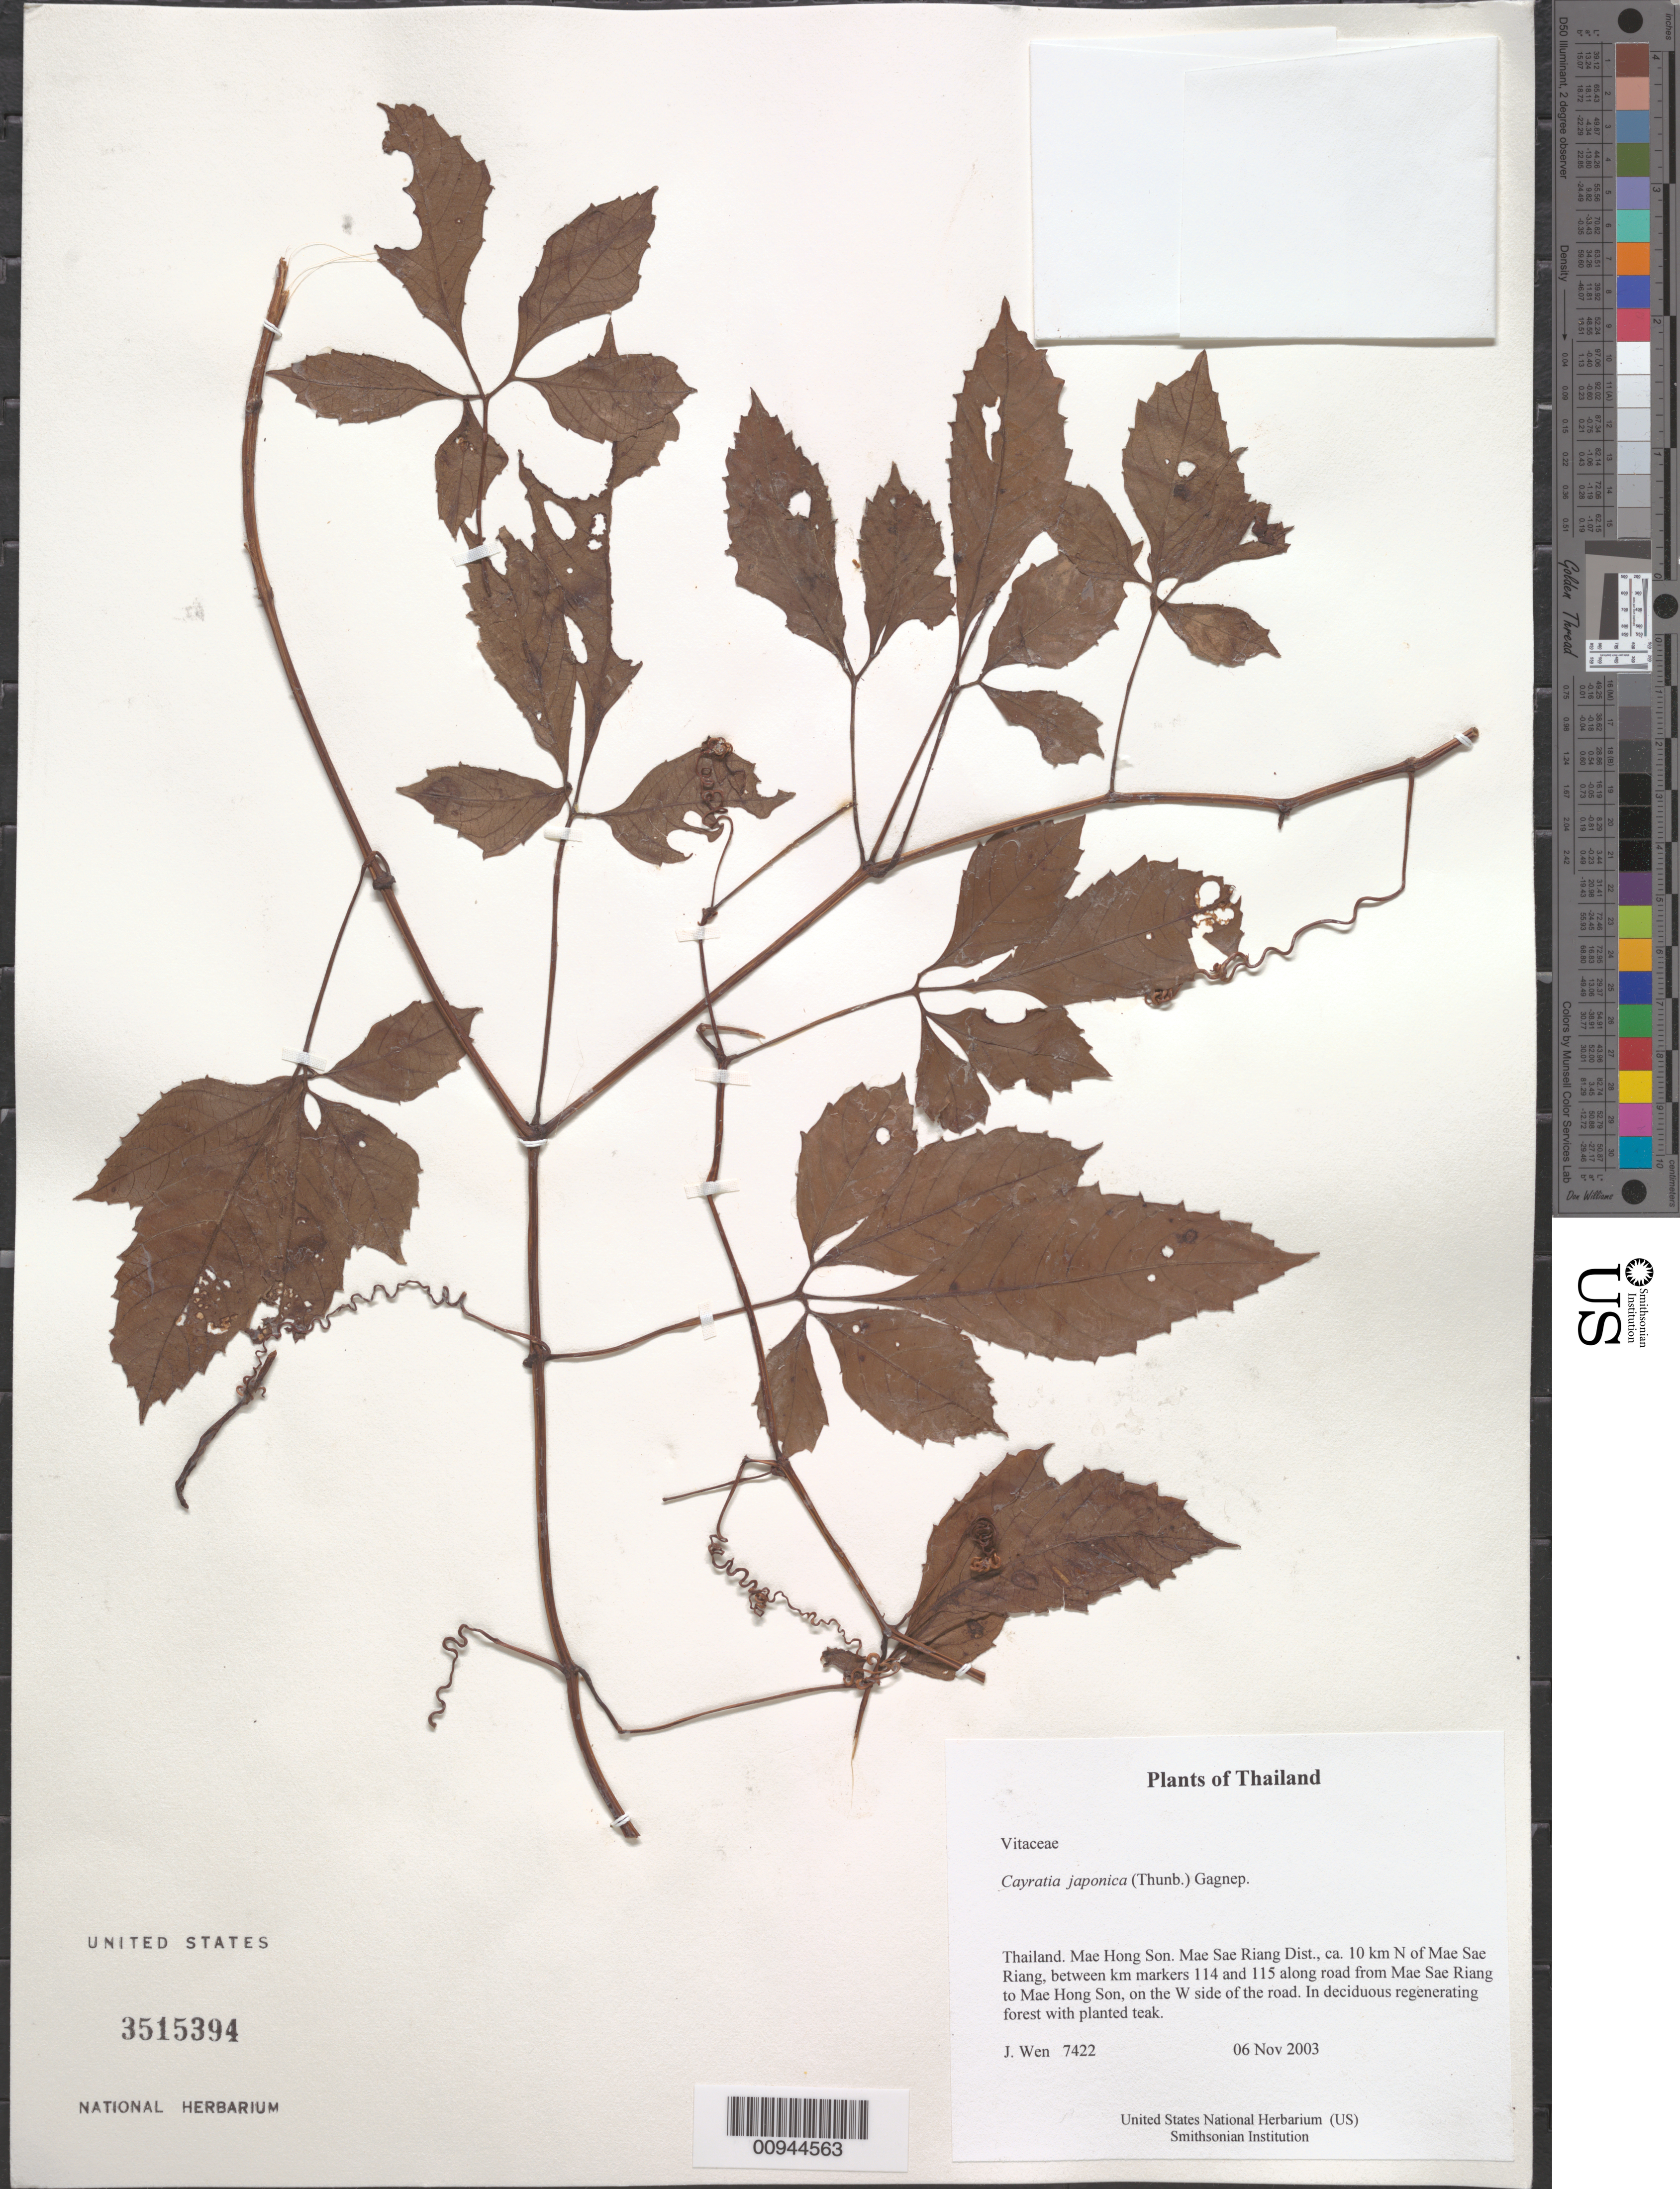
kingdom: Plantae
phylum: Tracheophyta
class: Magnoliopsida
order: Vitales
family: Vitaceae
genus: Causonis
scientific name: Causonis japonica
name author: (Thunb.) Raf.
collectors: J. Wen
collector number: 7422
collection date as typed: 06 Nov 2003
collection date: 2003-11-06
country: Thailand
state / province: Mae Hong Son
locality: Mae Sae Riang Dist., ca. 10 km N of Mae Sae Riang, between km markers 114 and 115 along road from Mae Sae Riang to Mae Hong Son, on the W side of the road.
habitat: In deciduous regenerating forest with planted teak.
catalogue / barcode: US 3515394